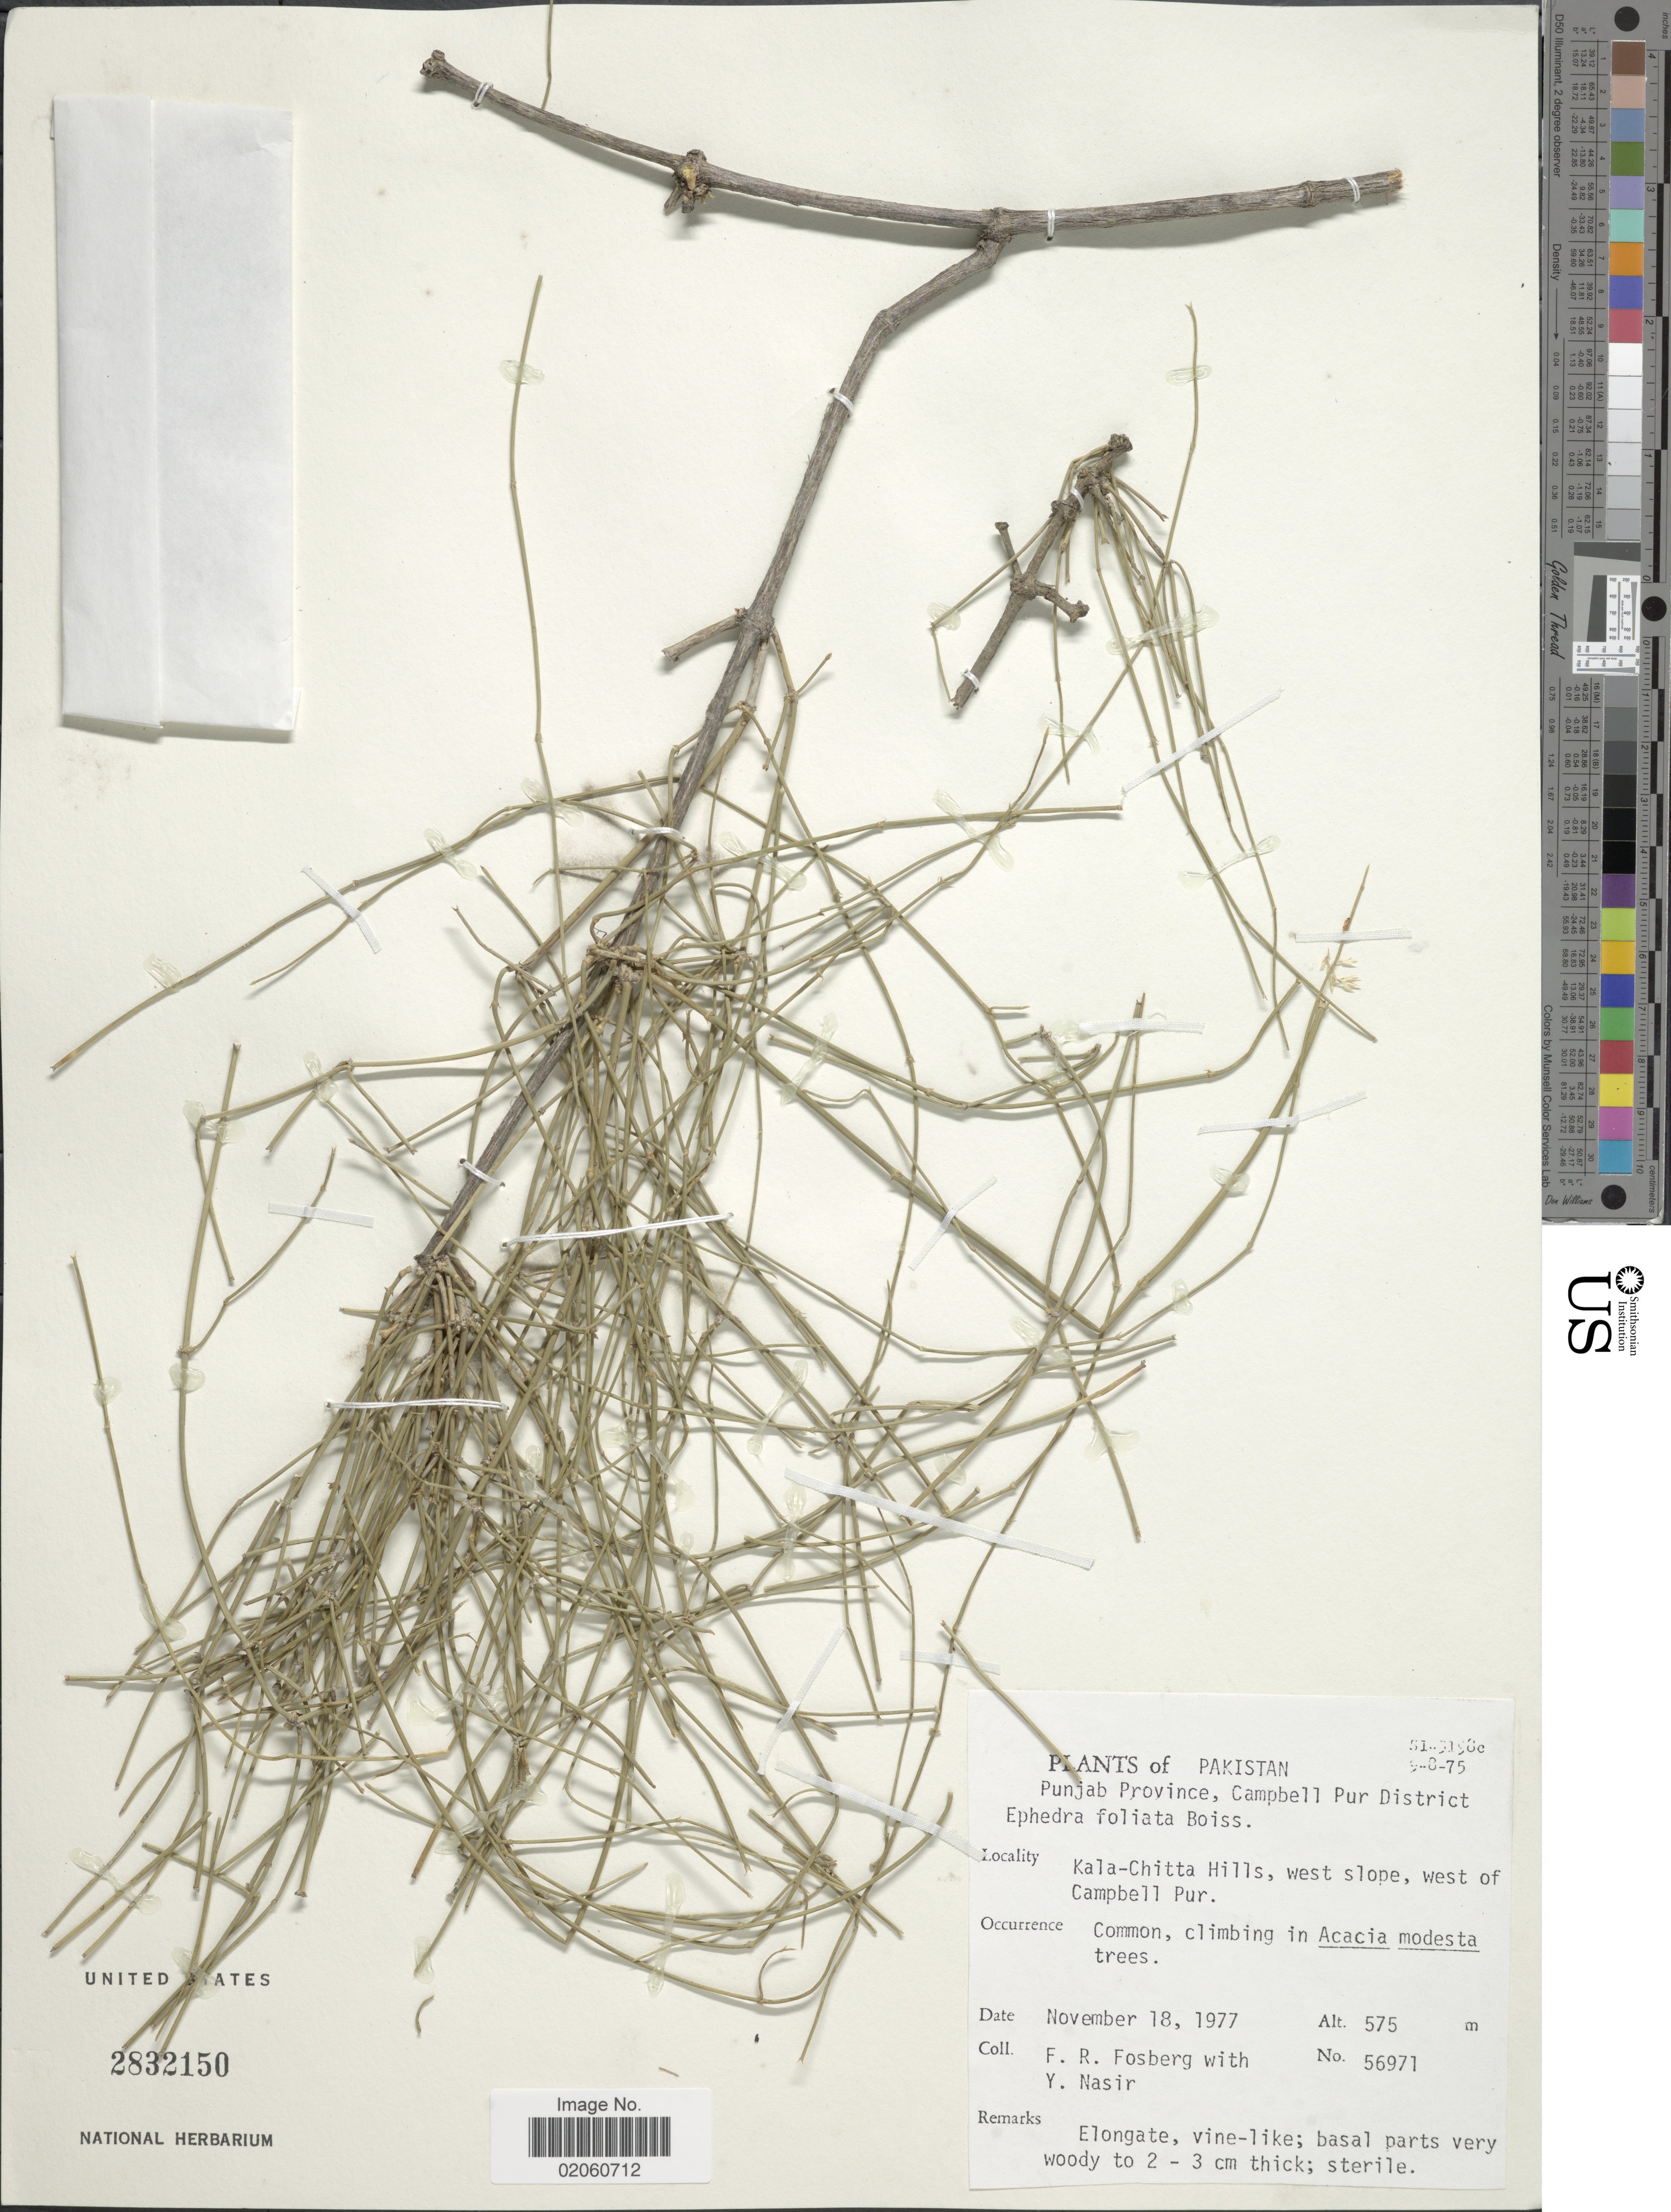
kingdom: Plantae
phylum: Tracheophyta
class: Gnetopsida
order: Ephedrales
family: Ephedraceae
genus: Ephedra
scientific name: Ephedra foliata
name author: Boiss. ex C.A. Mey.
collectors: F. R. Fosberg & Y. Nasir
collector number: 56971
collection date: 1977-11-18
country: Pakistan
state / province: Punjab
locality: Campbell Pur District, Kala-Chitta Hills, west slope, west of Campbell Pur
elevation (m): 575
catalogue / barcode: US 2832150